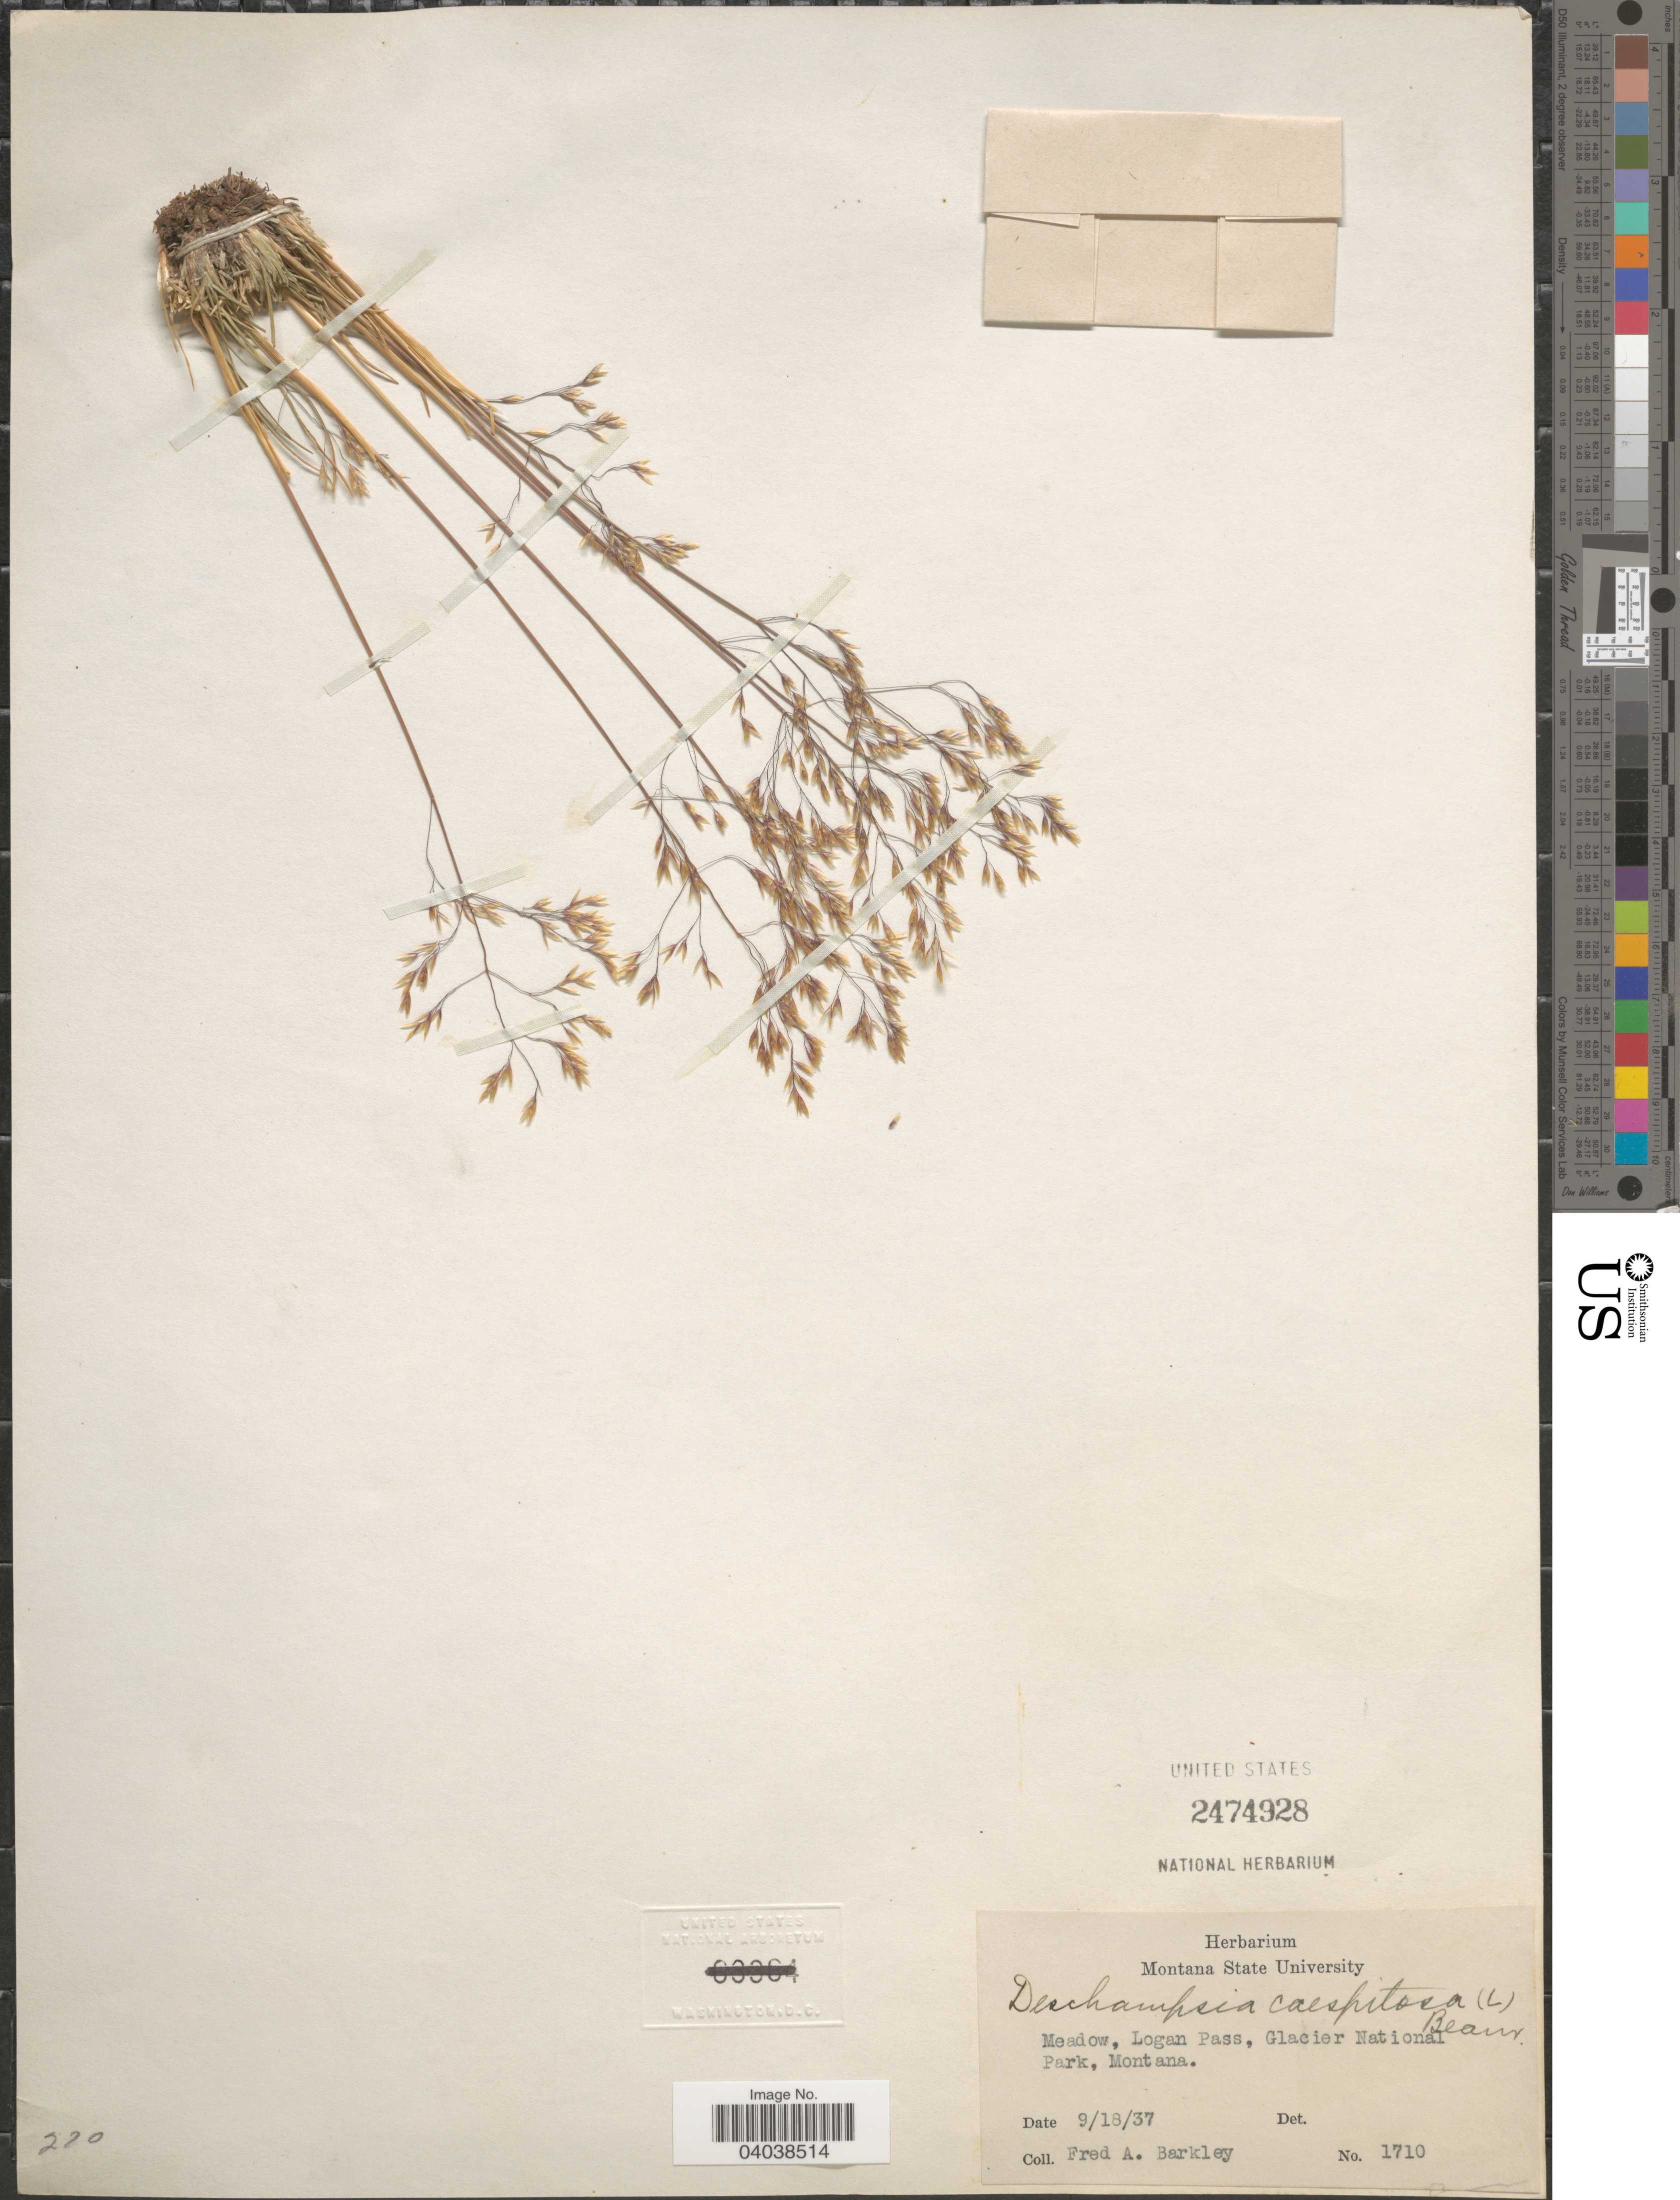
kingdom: Plantae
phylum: Tracheophyta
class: Liliopsida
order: Poales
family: Poaceae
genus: Deschampsia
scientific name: Deschampsia cespitosa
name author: (L.) P. Beauv.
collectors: F. A. Barkley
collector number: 1710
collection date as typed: Transcribed d/m/y: 18/9/37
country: United States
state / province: Montana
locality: Meadow, Logan Pass, Glacier National Park.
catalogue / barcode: US 2474928